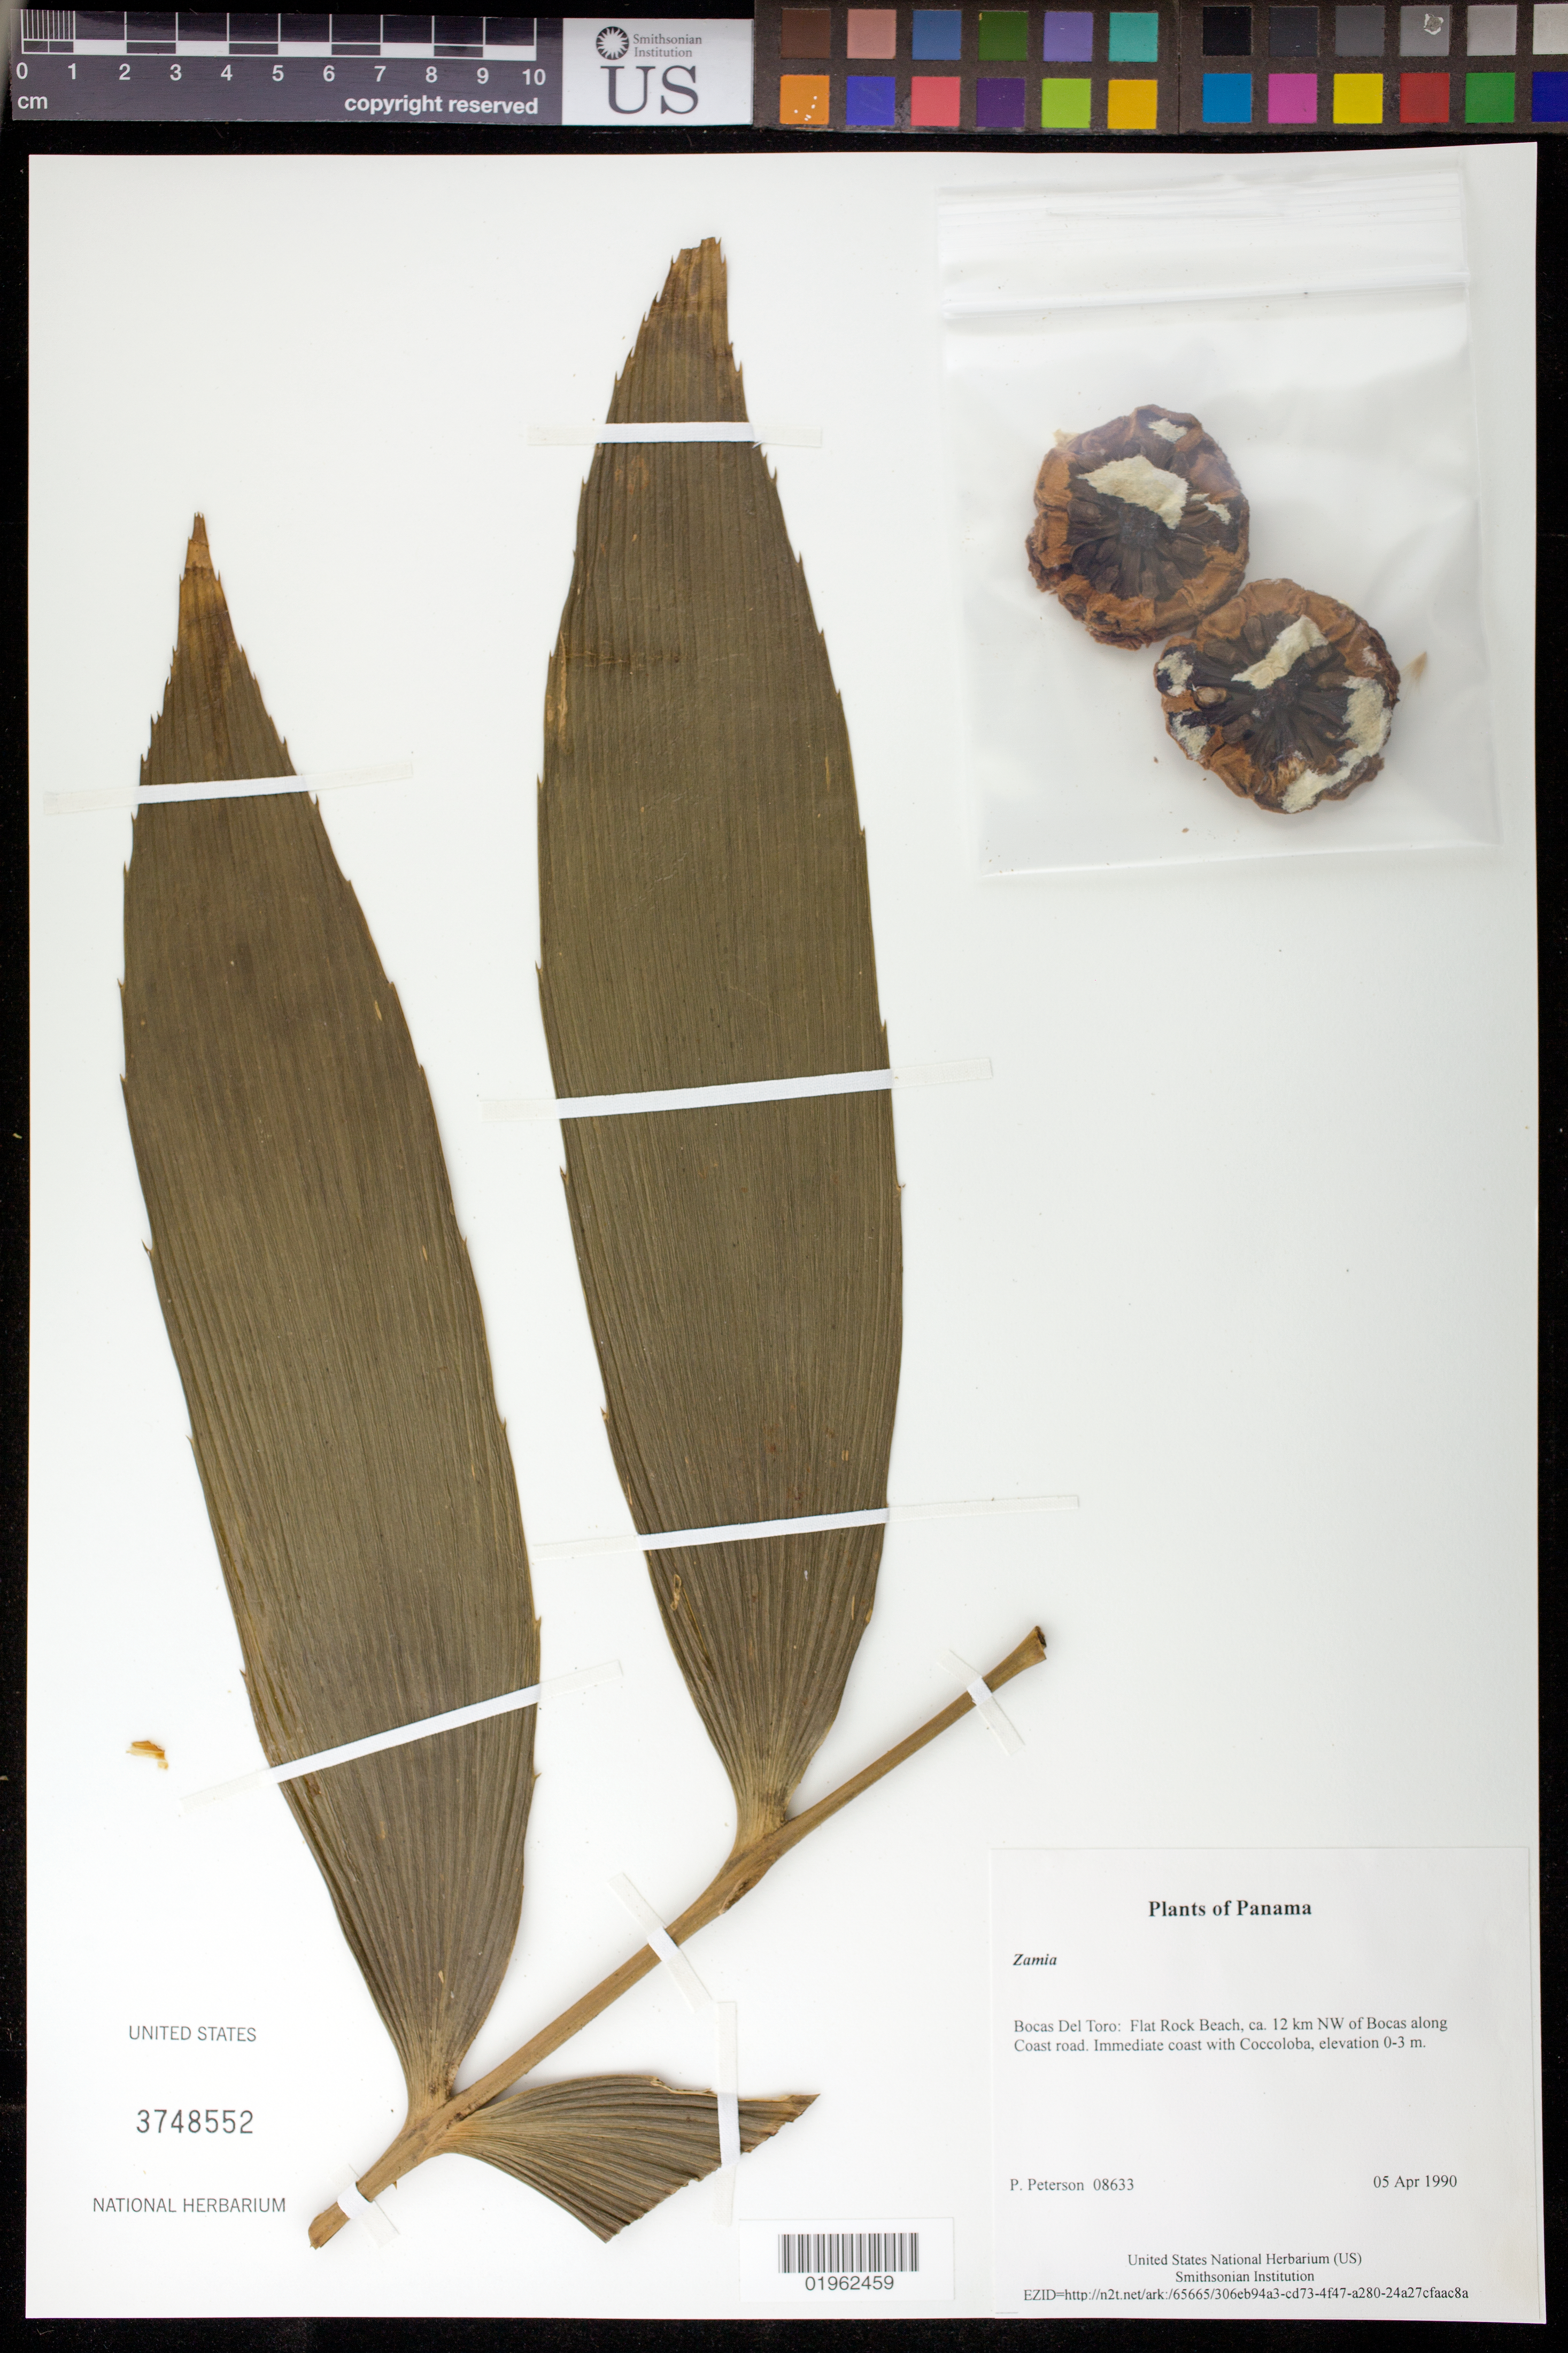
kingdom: Plantae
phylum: Tracheophyta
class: Cycadopsida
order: Cycadales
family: Zamiaceae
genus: Zamia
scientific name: Zamia sp.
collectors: P. M. Peterson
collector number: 08633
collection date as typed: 05 Apr 1990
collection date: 1990-04-05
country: Panama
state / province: Bocas del Toro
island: Colón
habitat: Immediate coast with Coccoloba, elevation 0-3 m.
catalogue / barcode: US 3748552